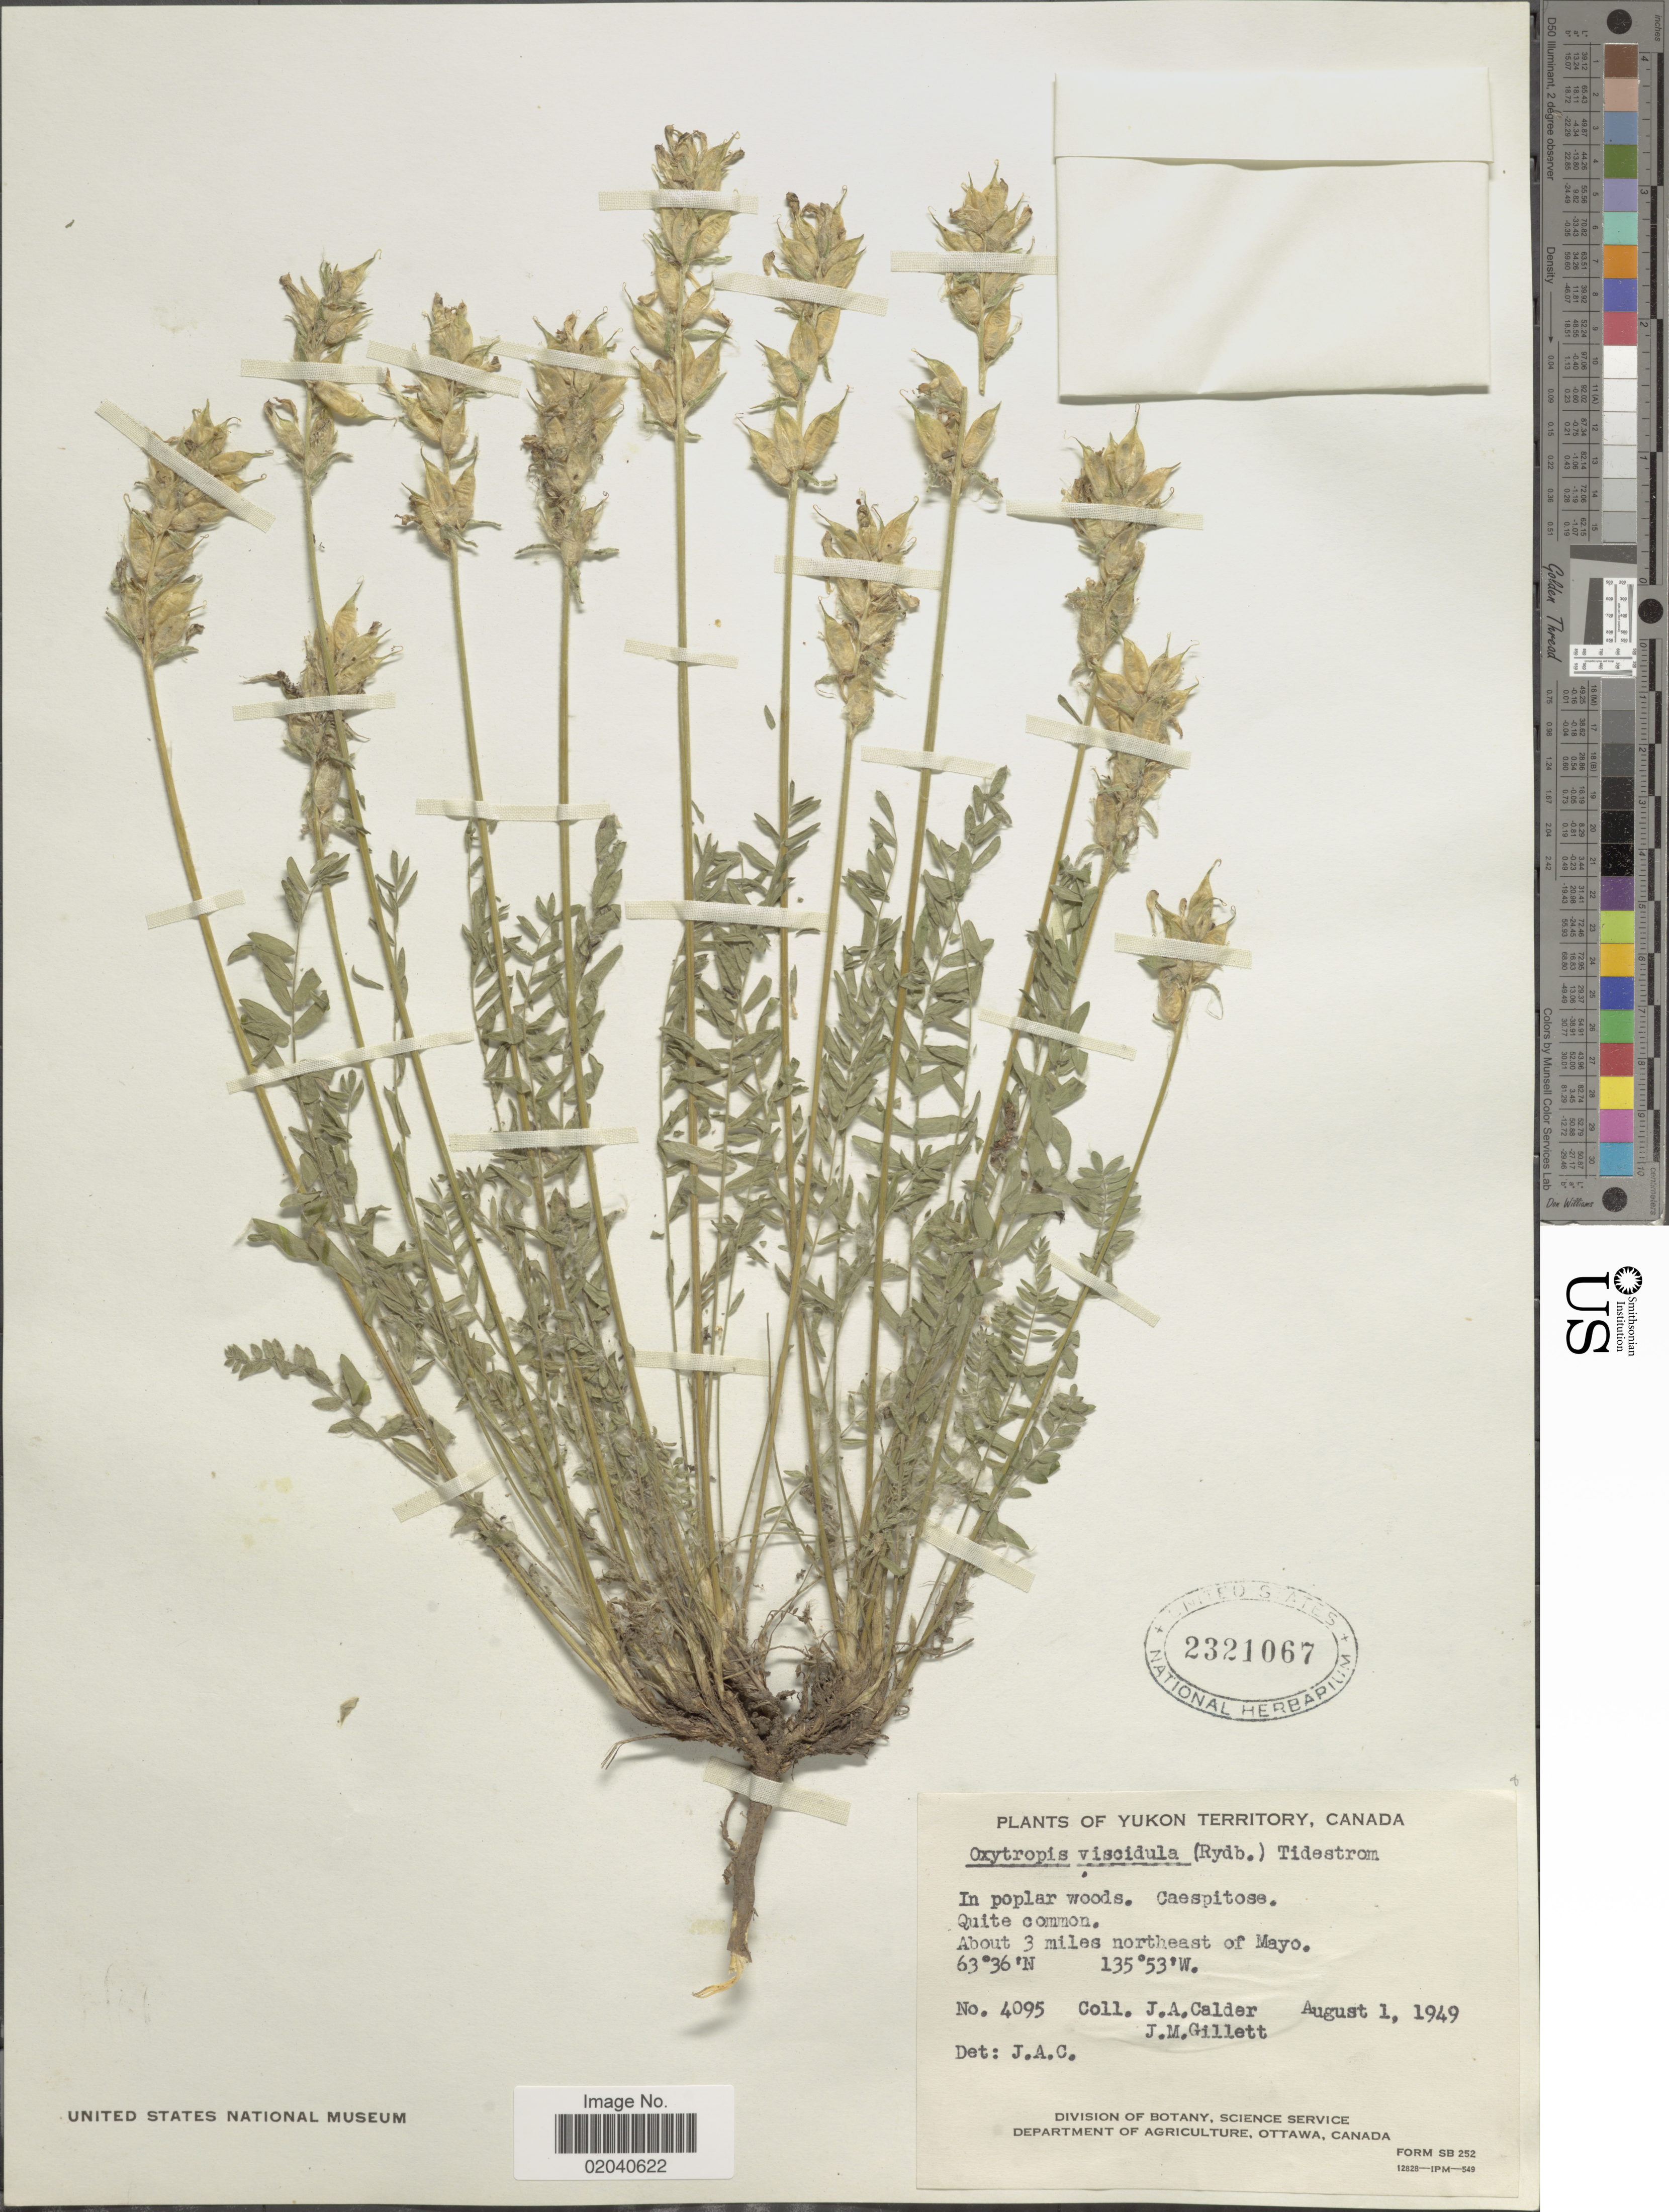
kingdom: Plantae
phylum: Tracheophyta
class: Magnoliopsida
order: Fabales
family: Fabaceae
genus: Oxytropis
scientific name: Oxytropis viscida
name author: Nutt.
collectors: J. A. Calder & J. M. Gillett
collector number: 4095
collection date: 1949-08-01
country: Canada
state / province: Yukon Territory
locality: About 3 miles northeast of Mayo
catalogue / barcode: US 2321067